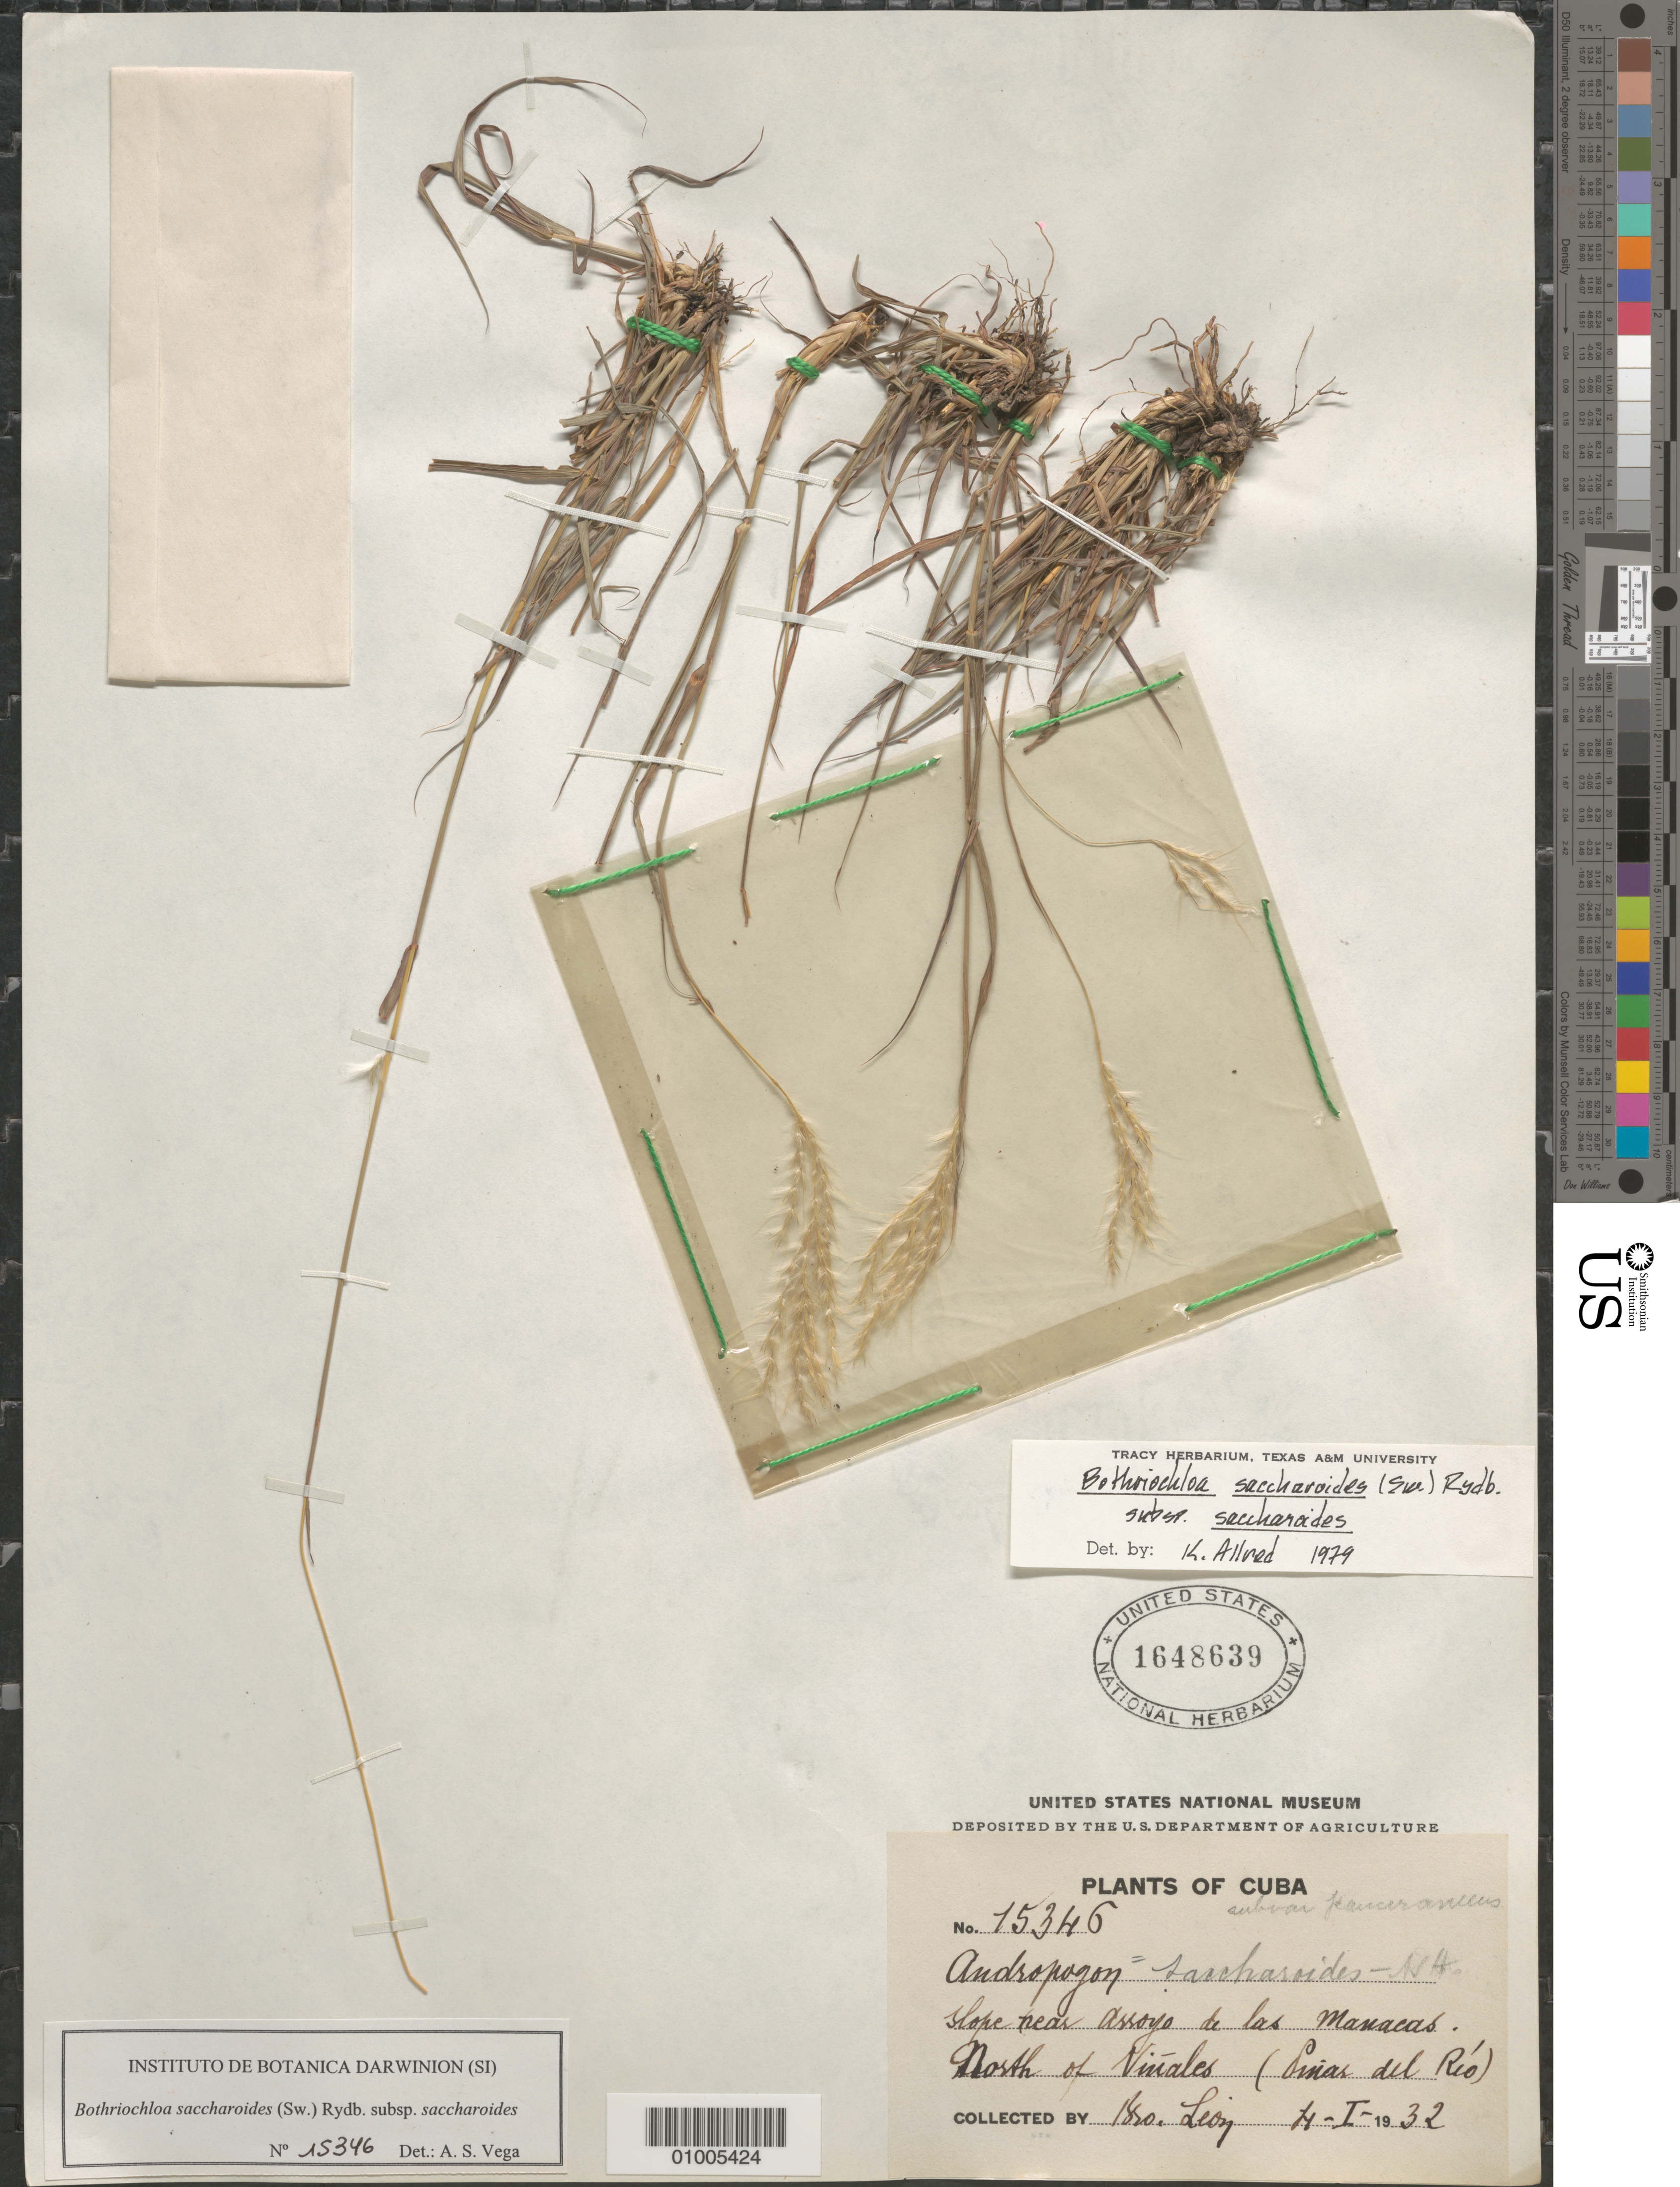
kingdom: Plantae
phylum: Tracheophyta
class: Liliopsida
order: Poales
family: Poaceae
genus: Bothriochloa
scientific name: Bothriochloa saccharoides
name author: (Sw.) Rydb.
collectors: Bro. León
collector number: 15346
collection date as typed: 04 Jan 1932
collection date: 1932-01-04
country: Cuba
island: Cuba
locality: slope near arroyo de las manacas; North of Viñales; Pinar del Rio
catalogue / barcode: US 1548639